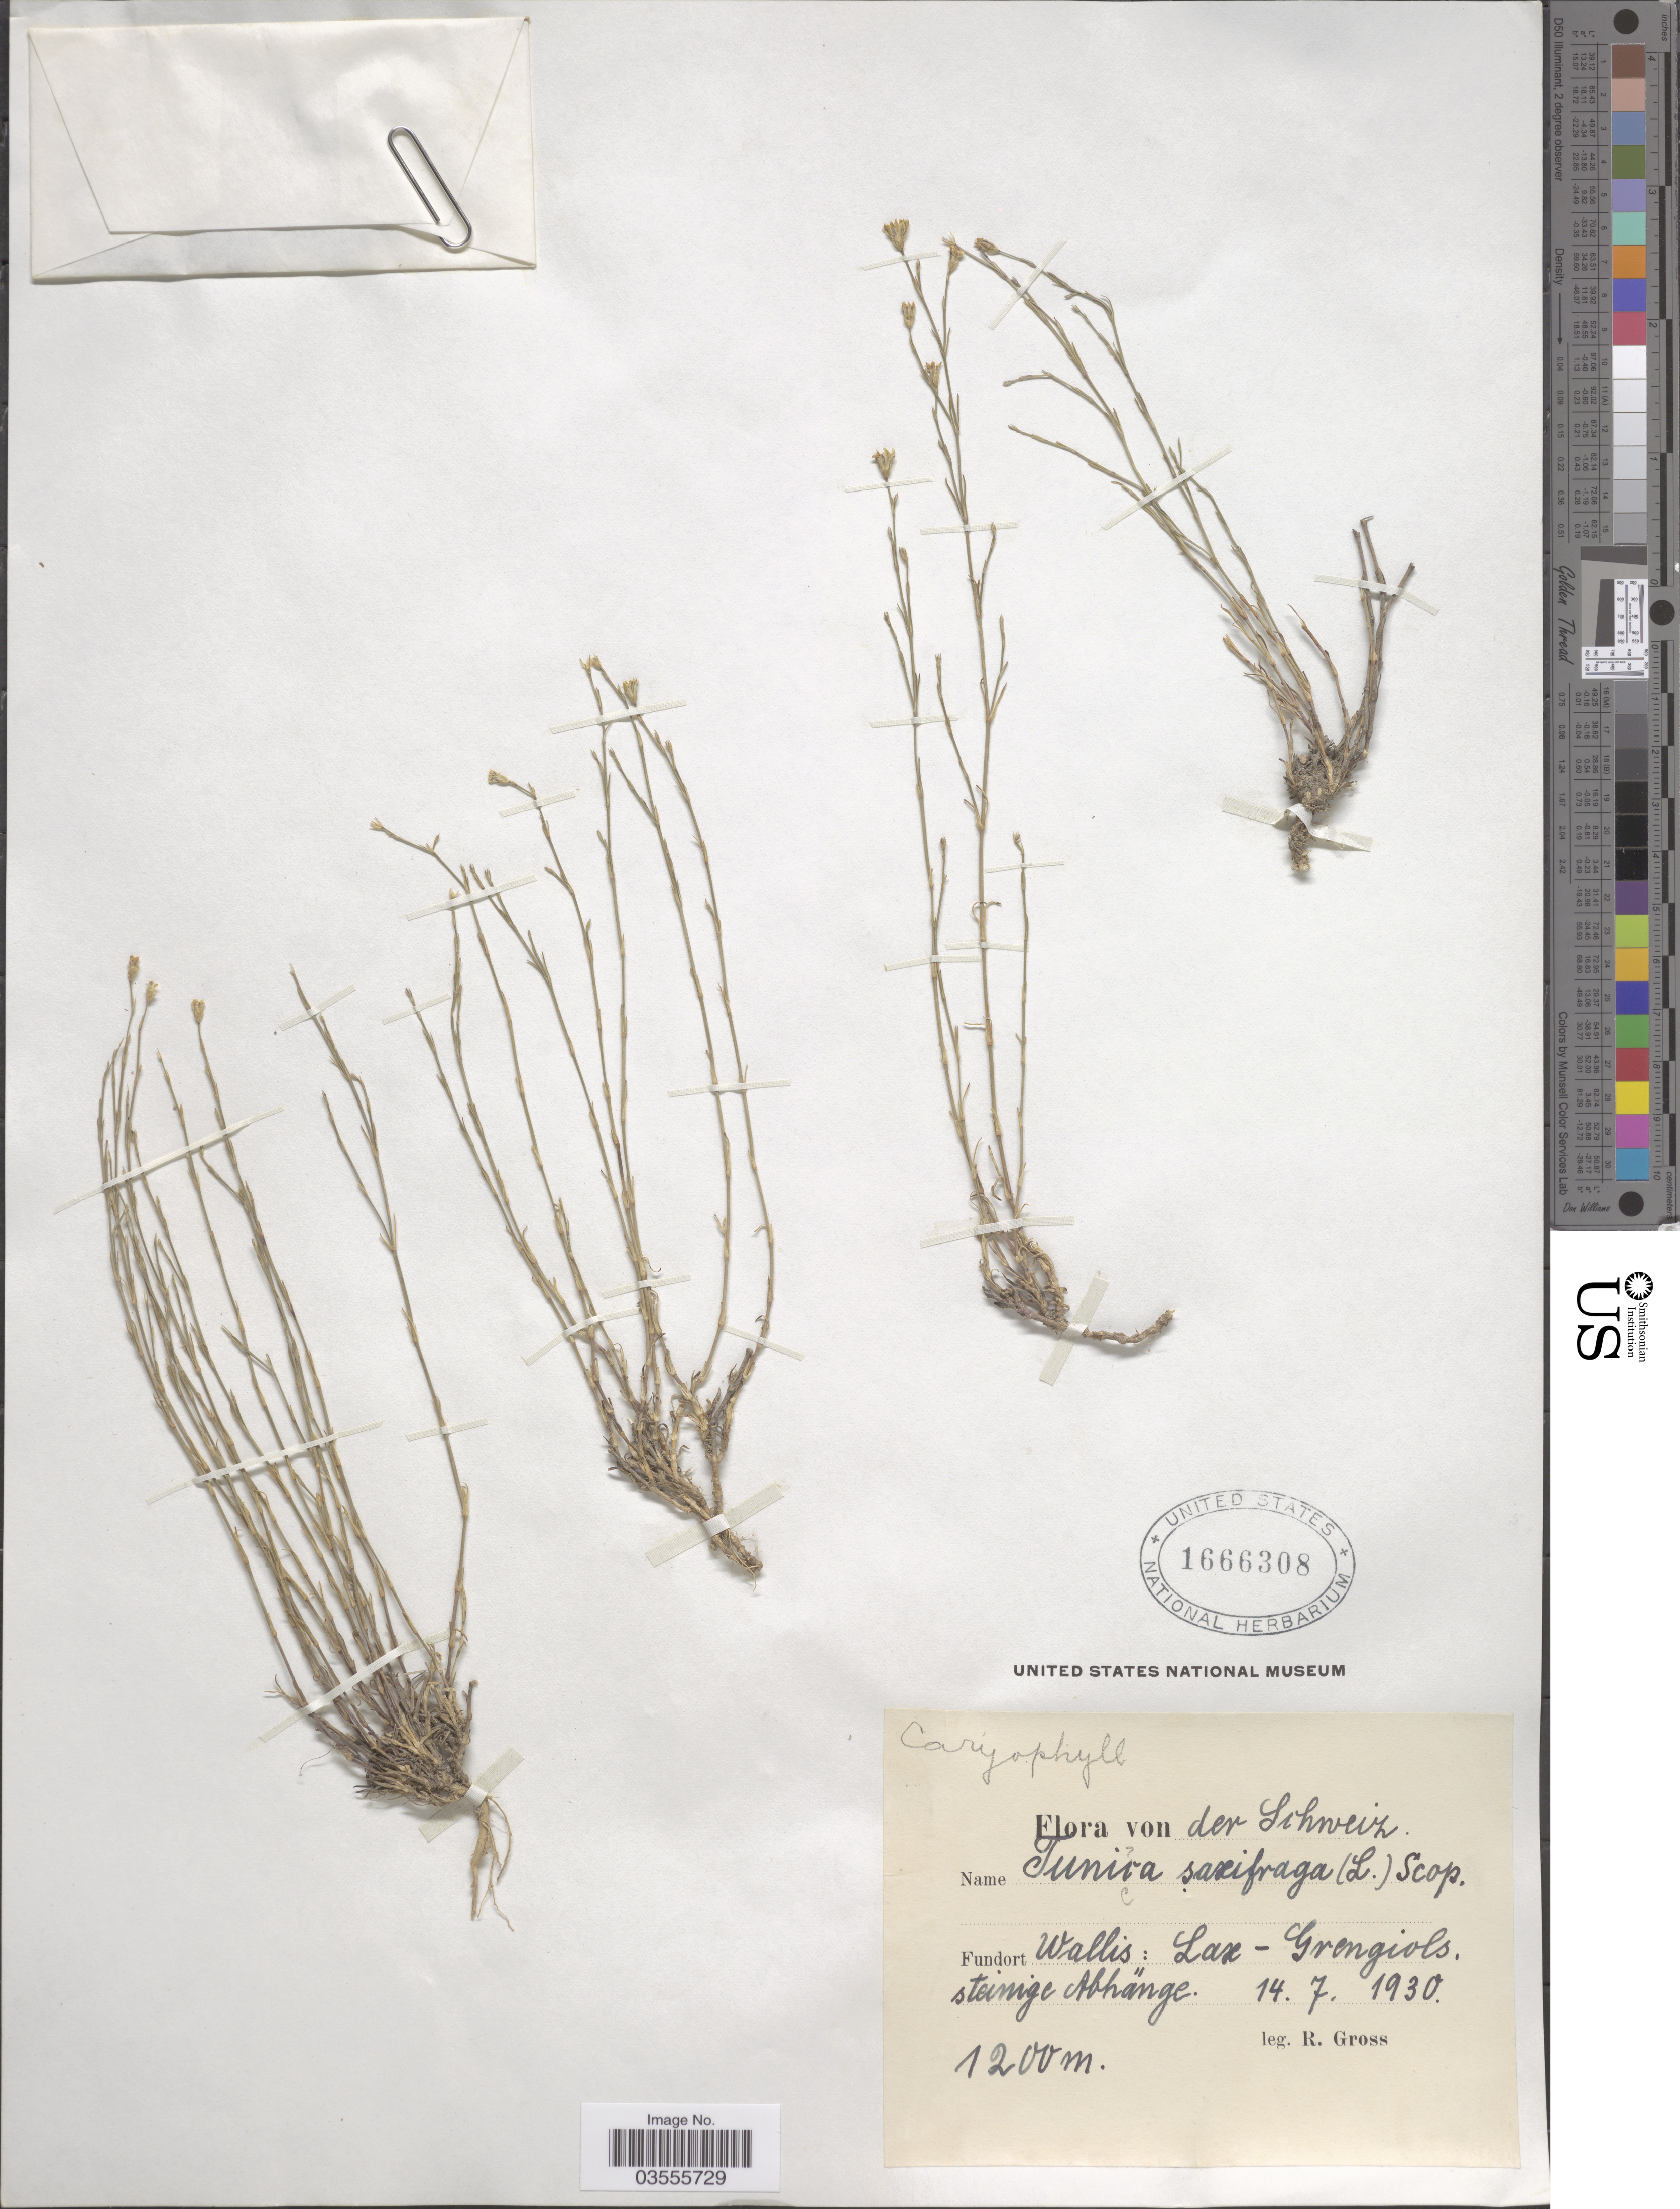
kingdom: Plantae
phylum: Tracheophyta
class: Magnoliopsida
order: Caryophyllales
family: Caryophyllaceae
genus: Petrorhagia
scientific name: Petrorhagia saxifraga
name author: (L.) Link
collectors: R. Gross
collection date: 1930-07-14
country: Switzerland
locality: Schweiz. Wallis: Lax - Grengiols.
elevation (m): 1200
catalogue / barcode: US 1666308